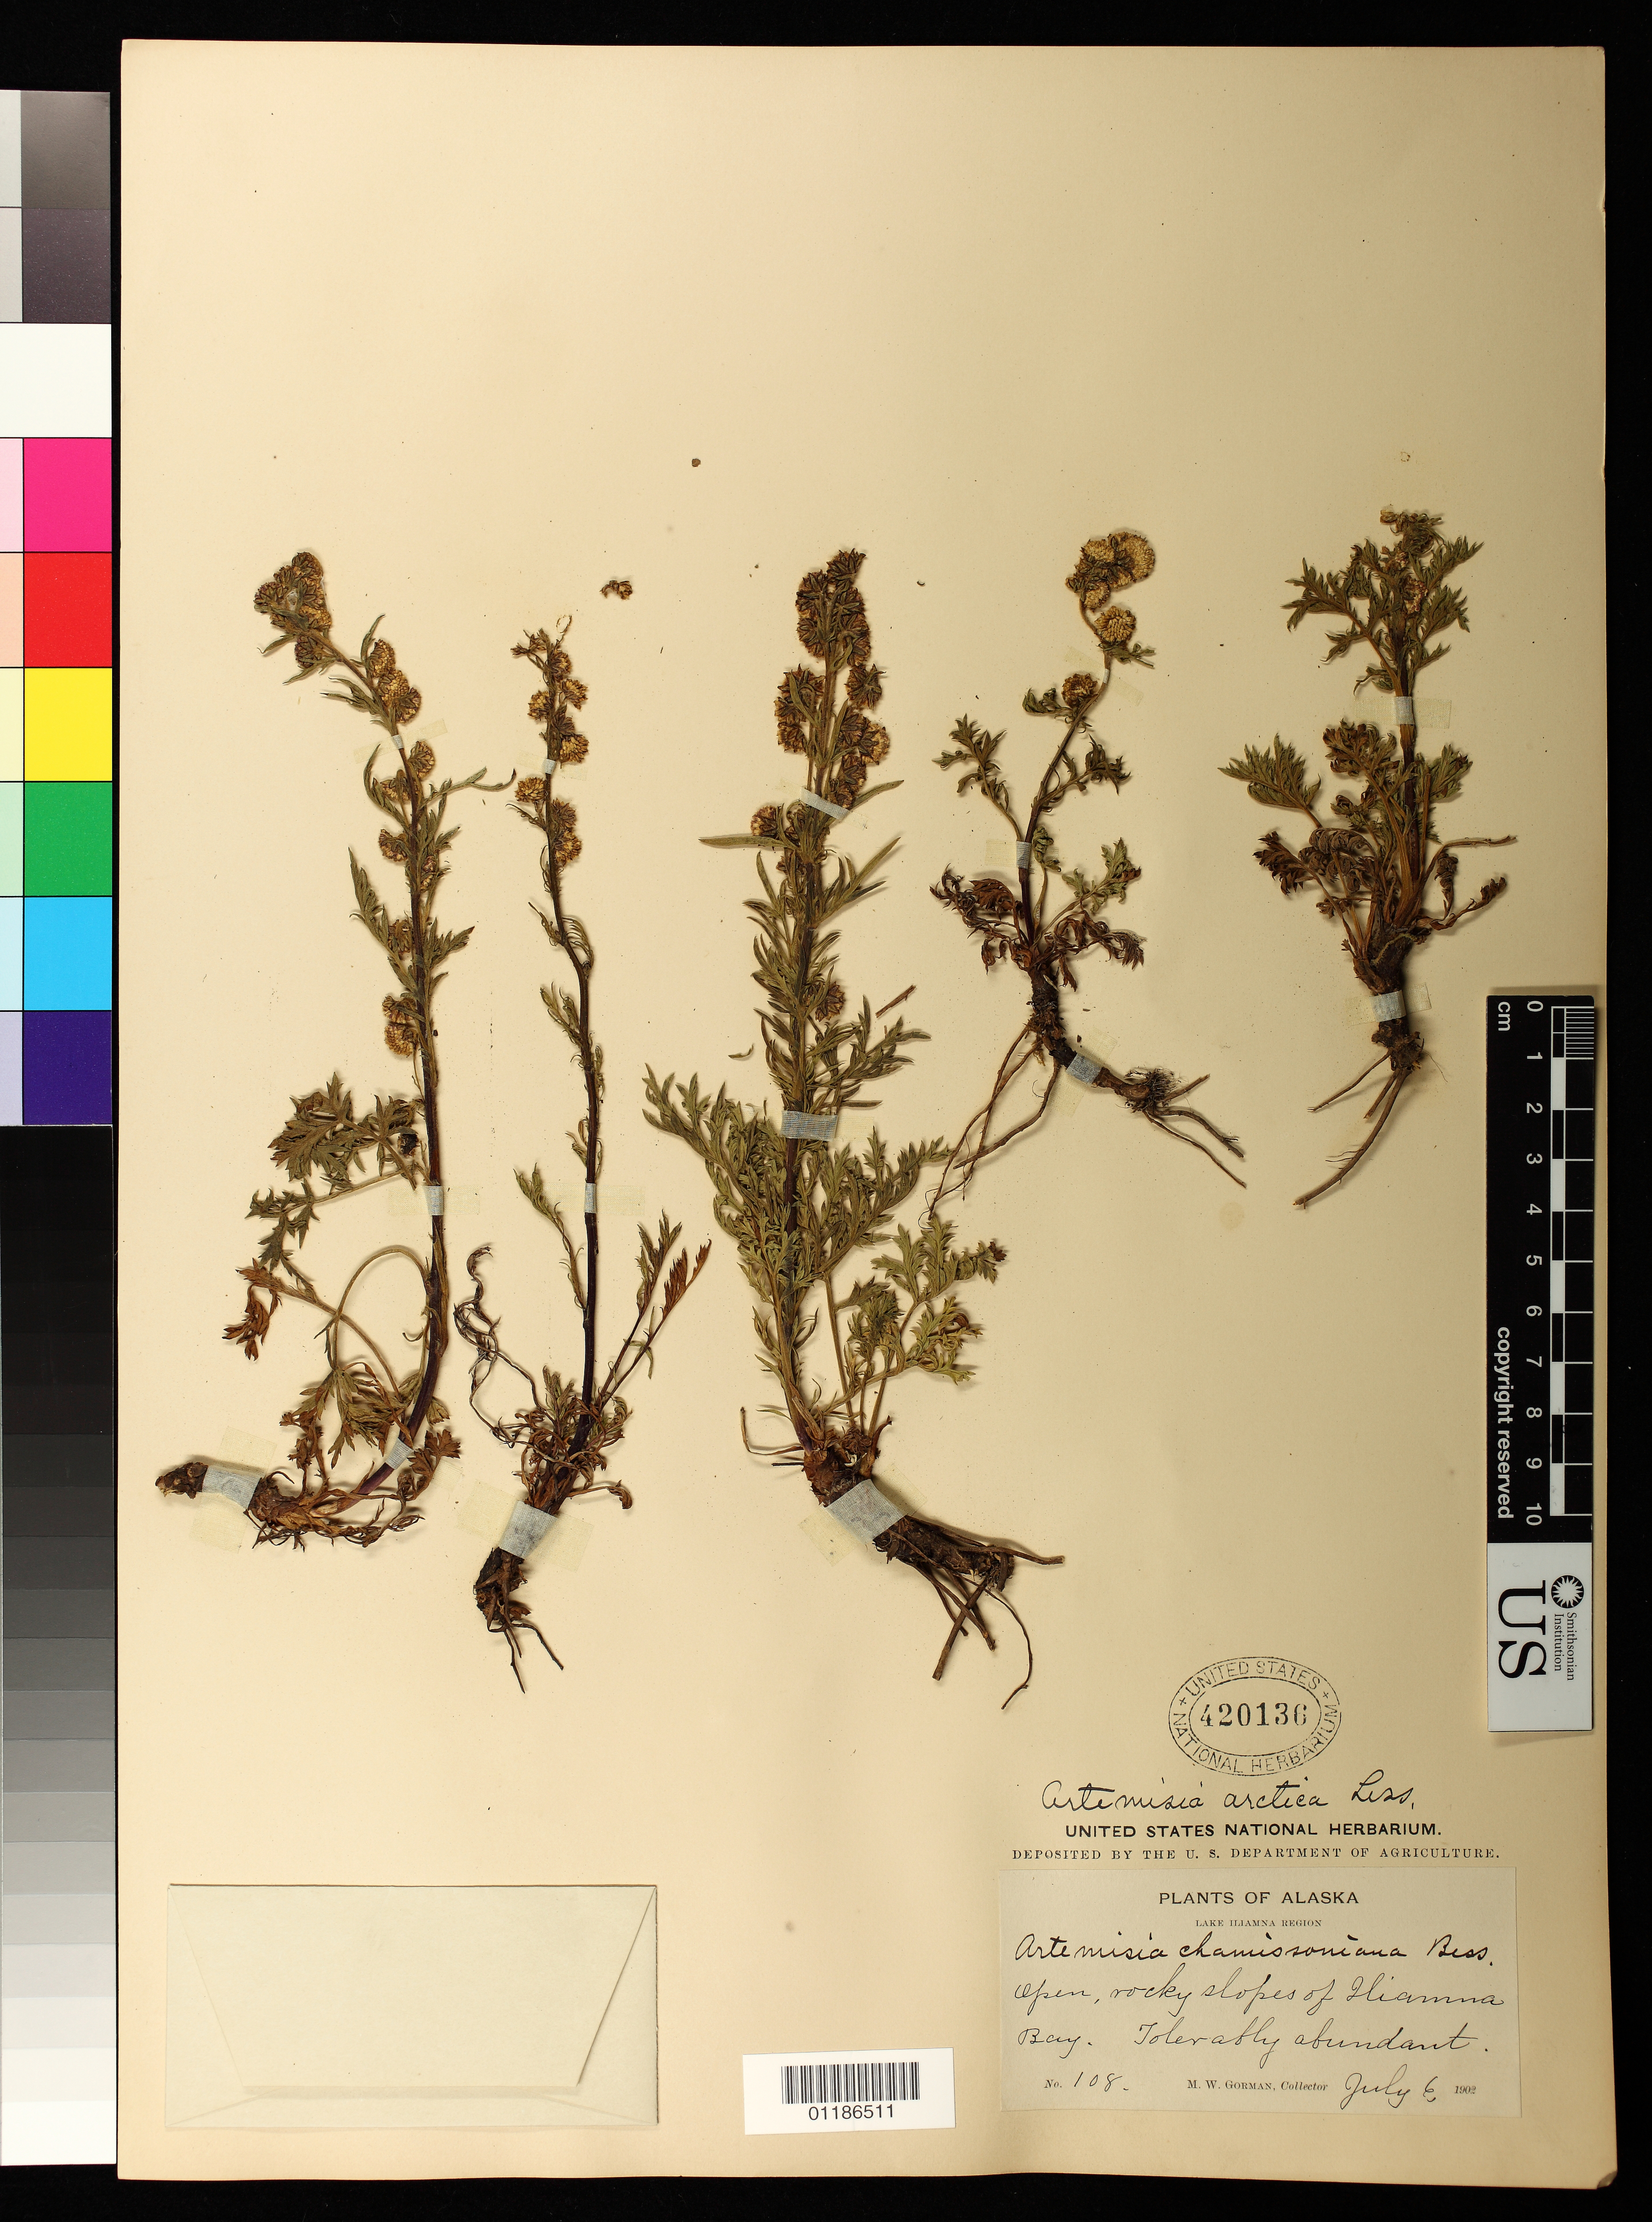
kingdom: Plantae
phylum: Tracheophyta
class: Magnoliopsida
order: Asterales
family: Asteraceae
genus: Artemisia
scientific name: Artemisia arctica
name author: Less.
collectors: M. W. Gorman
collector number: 108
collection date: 1902-07-06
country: United States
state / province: Alaska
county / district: Lake and Peninsula Borough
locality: Open, rocky slopes of Iliamna Bay.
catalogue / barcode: US 420136